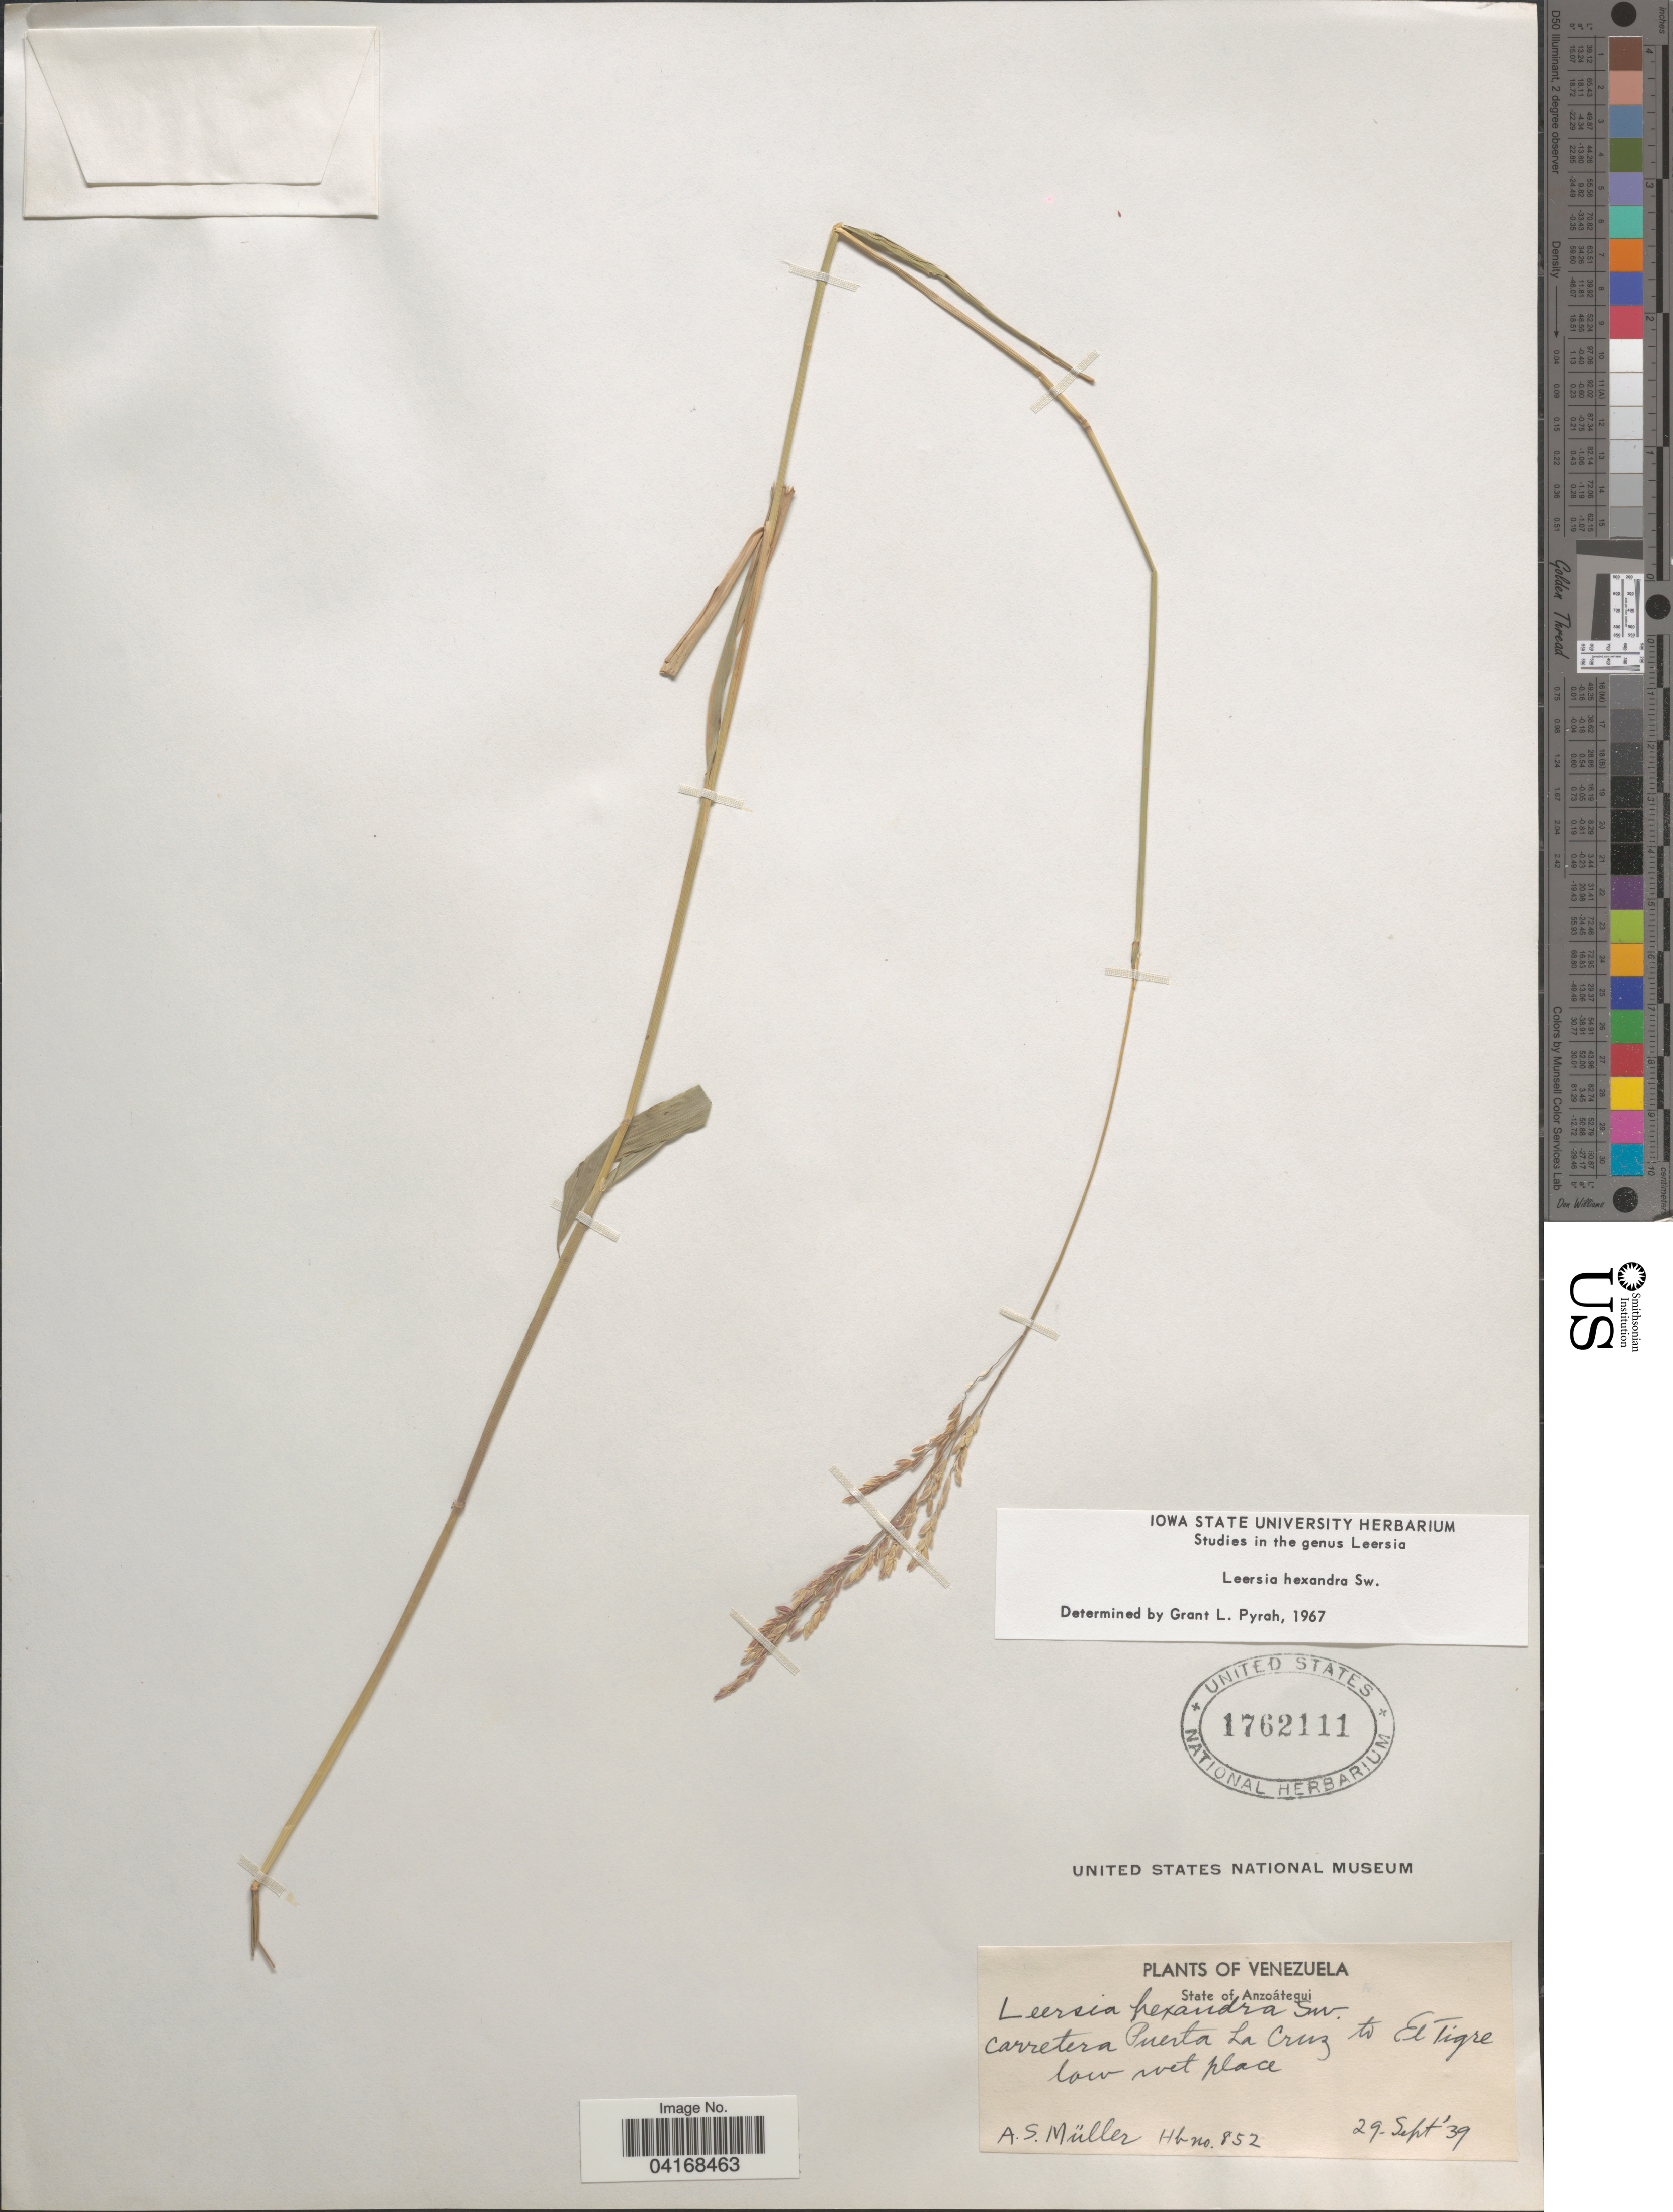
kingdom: Plantae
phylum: Tracheophyta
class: Liliopsida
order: Poales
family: Poaceae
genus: Leersia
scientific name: Leersia hexandra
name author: Sw.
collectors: A. Muller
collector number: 852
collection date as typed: Transcribed d/m/y: 29/9/39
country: Venezuela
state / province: Anzoategui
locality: Carretera Puerta La Cruz to El Tigre.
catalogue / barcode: US 1762111